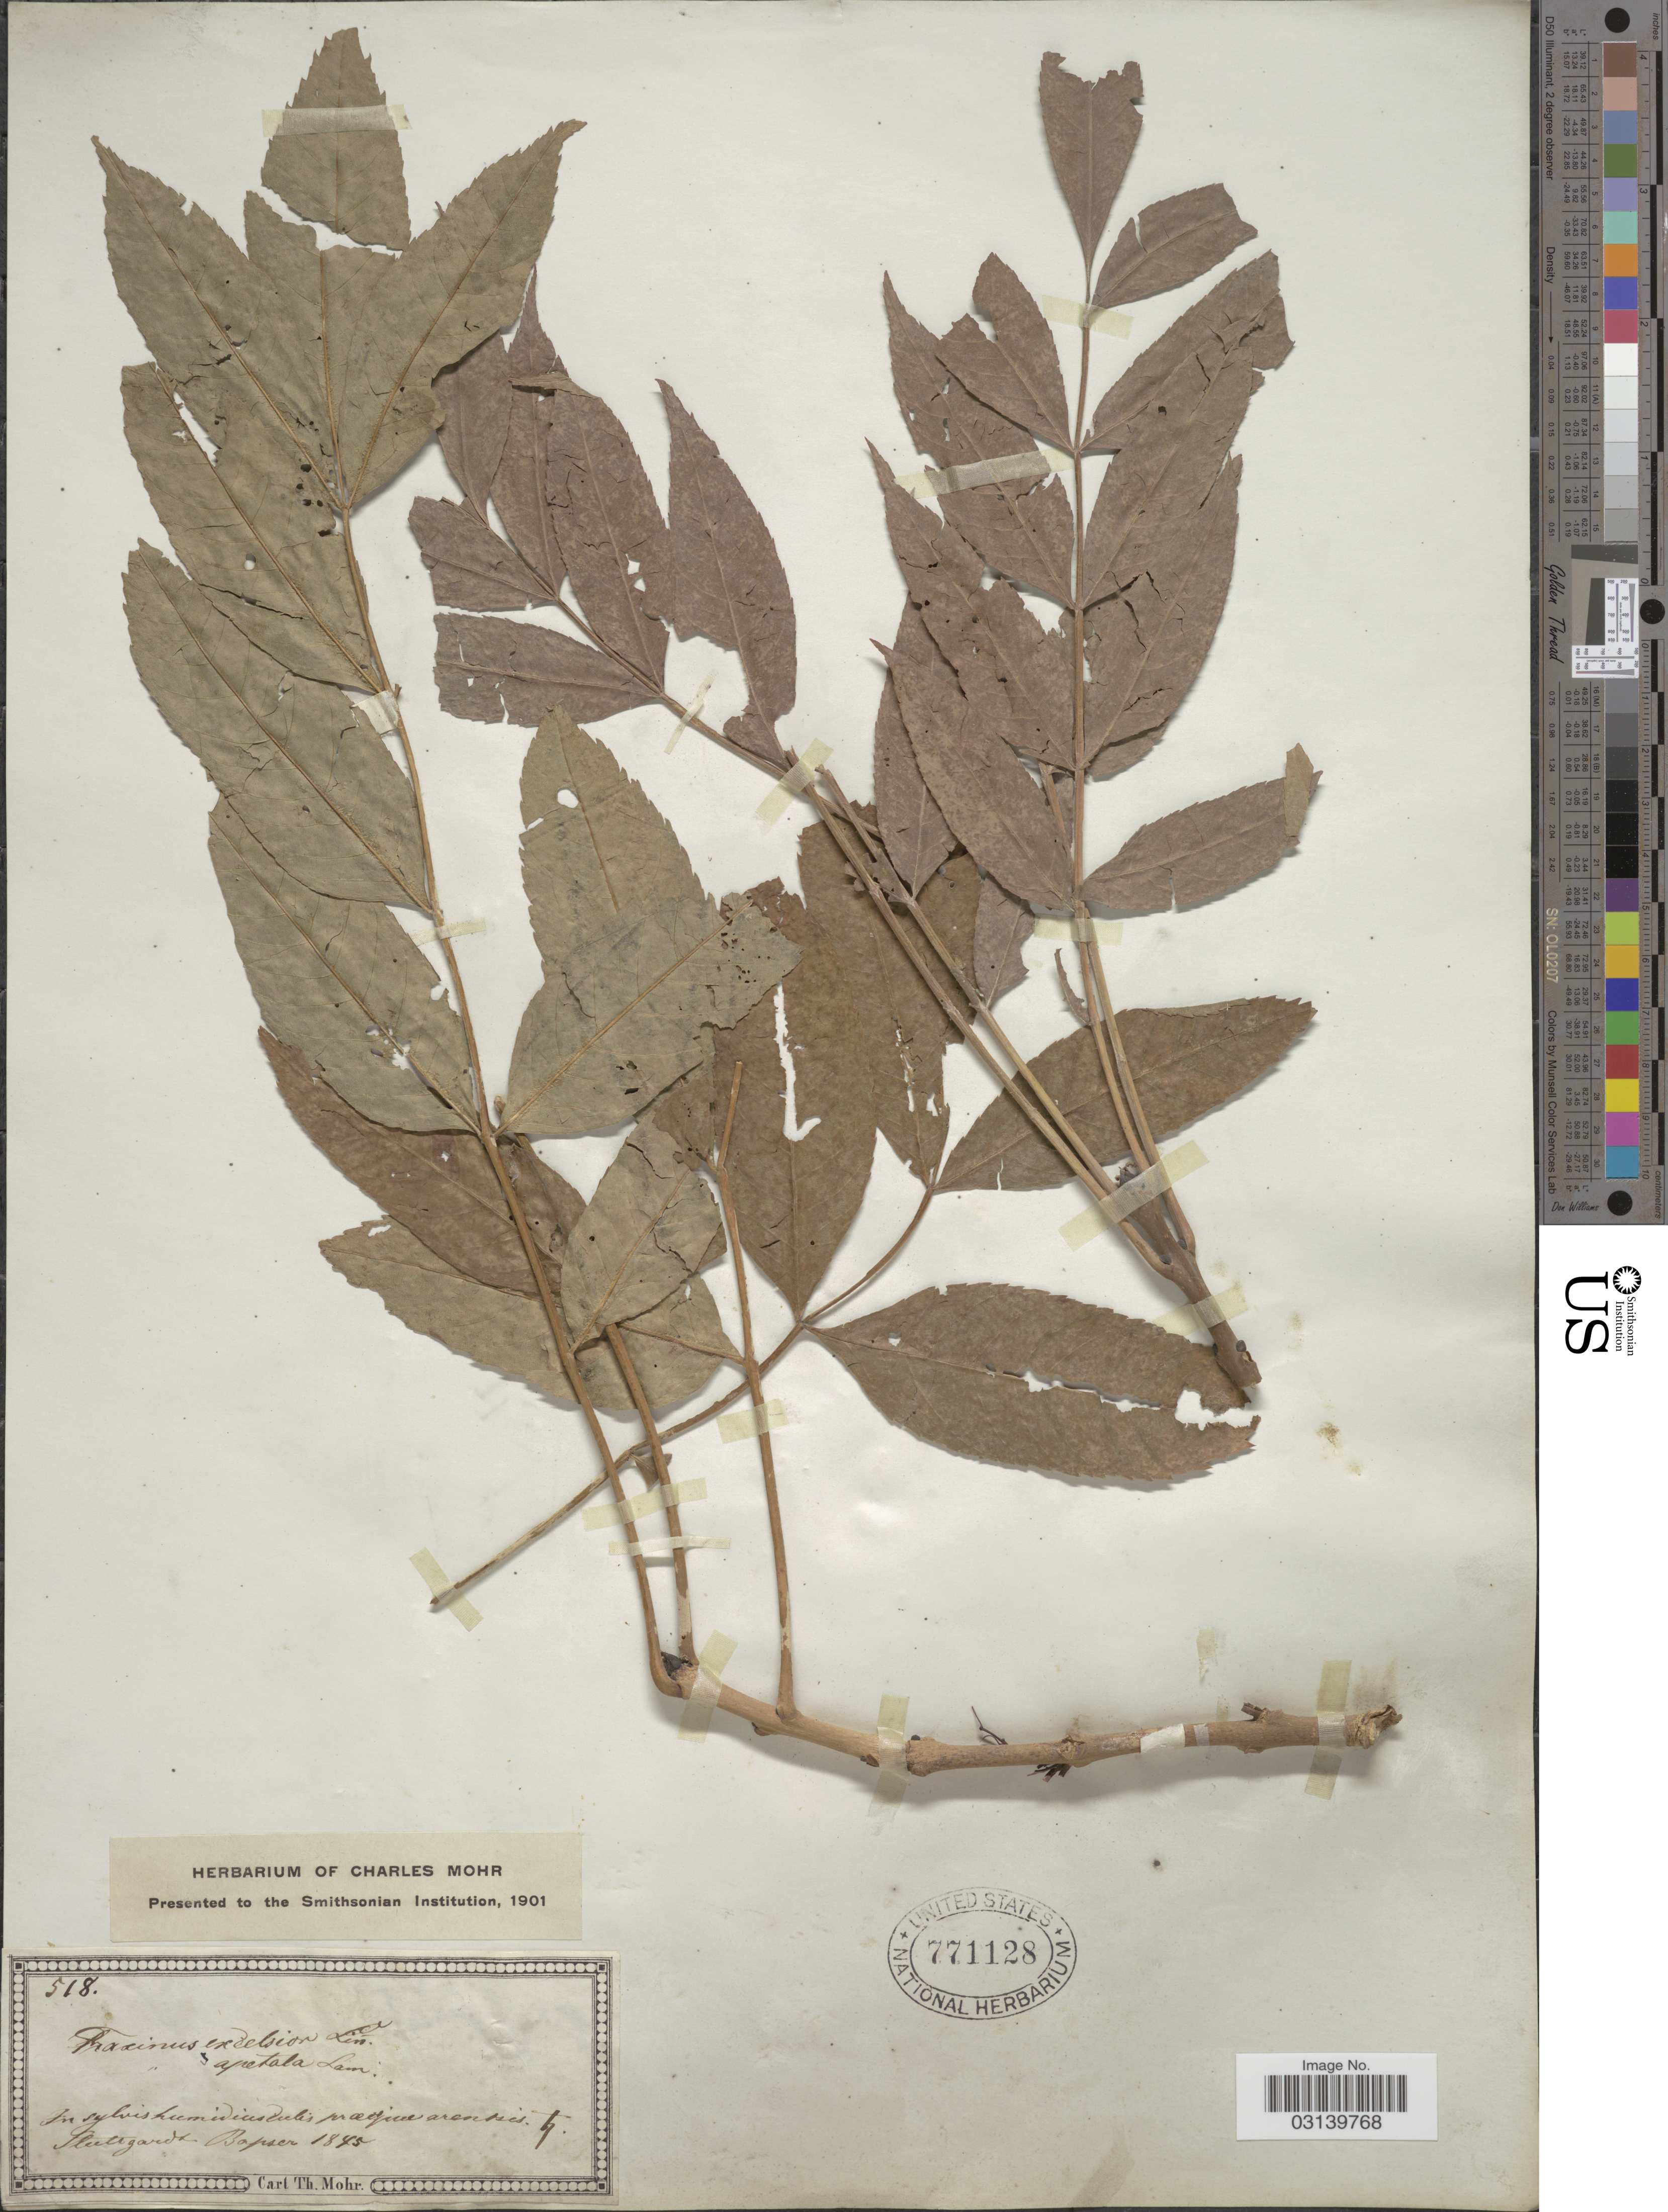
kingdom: Plantae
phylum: Tracheophyta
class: Magnoliopsida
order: Lamiales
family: Oleaceae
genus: Fraxinus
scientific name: Fraxinus excelsior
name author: L.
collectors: C. T. Mohr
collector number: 518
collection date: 1845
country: Germany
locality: Stuttgardt Bapser [interpreted].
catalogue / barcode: US 771128